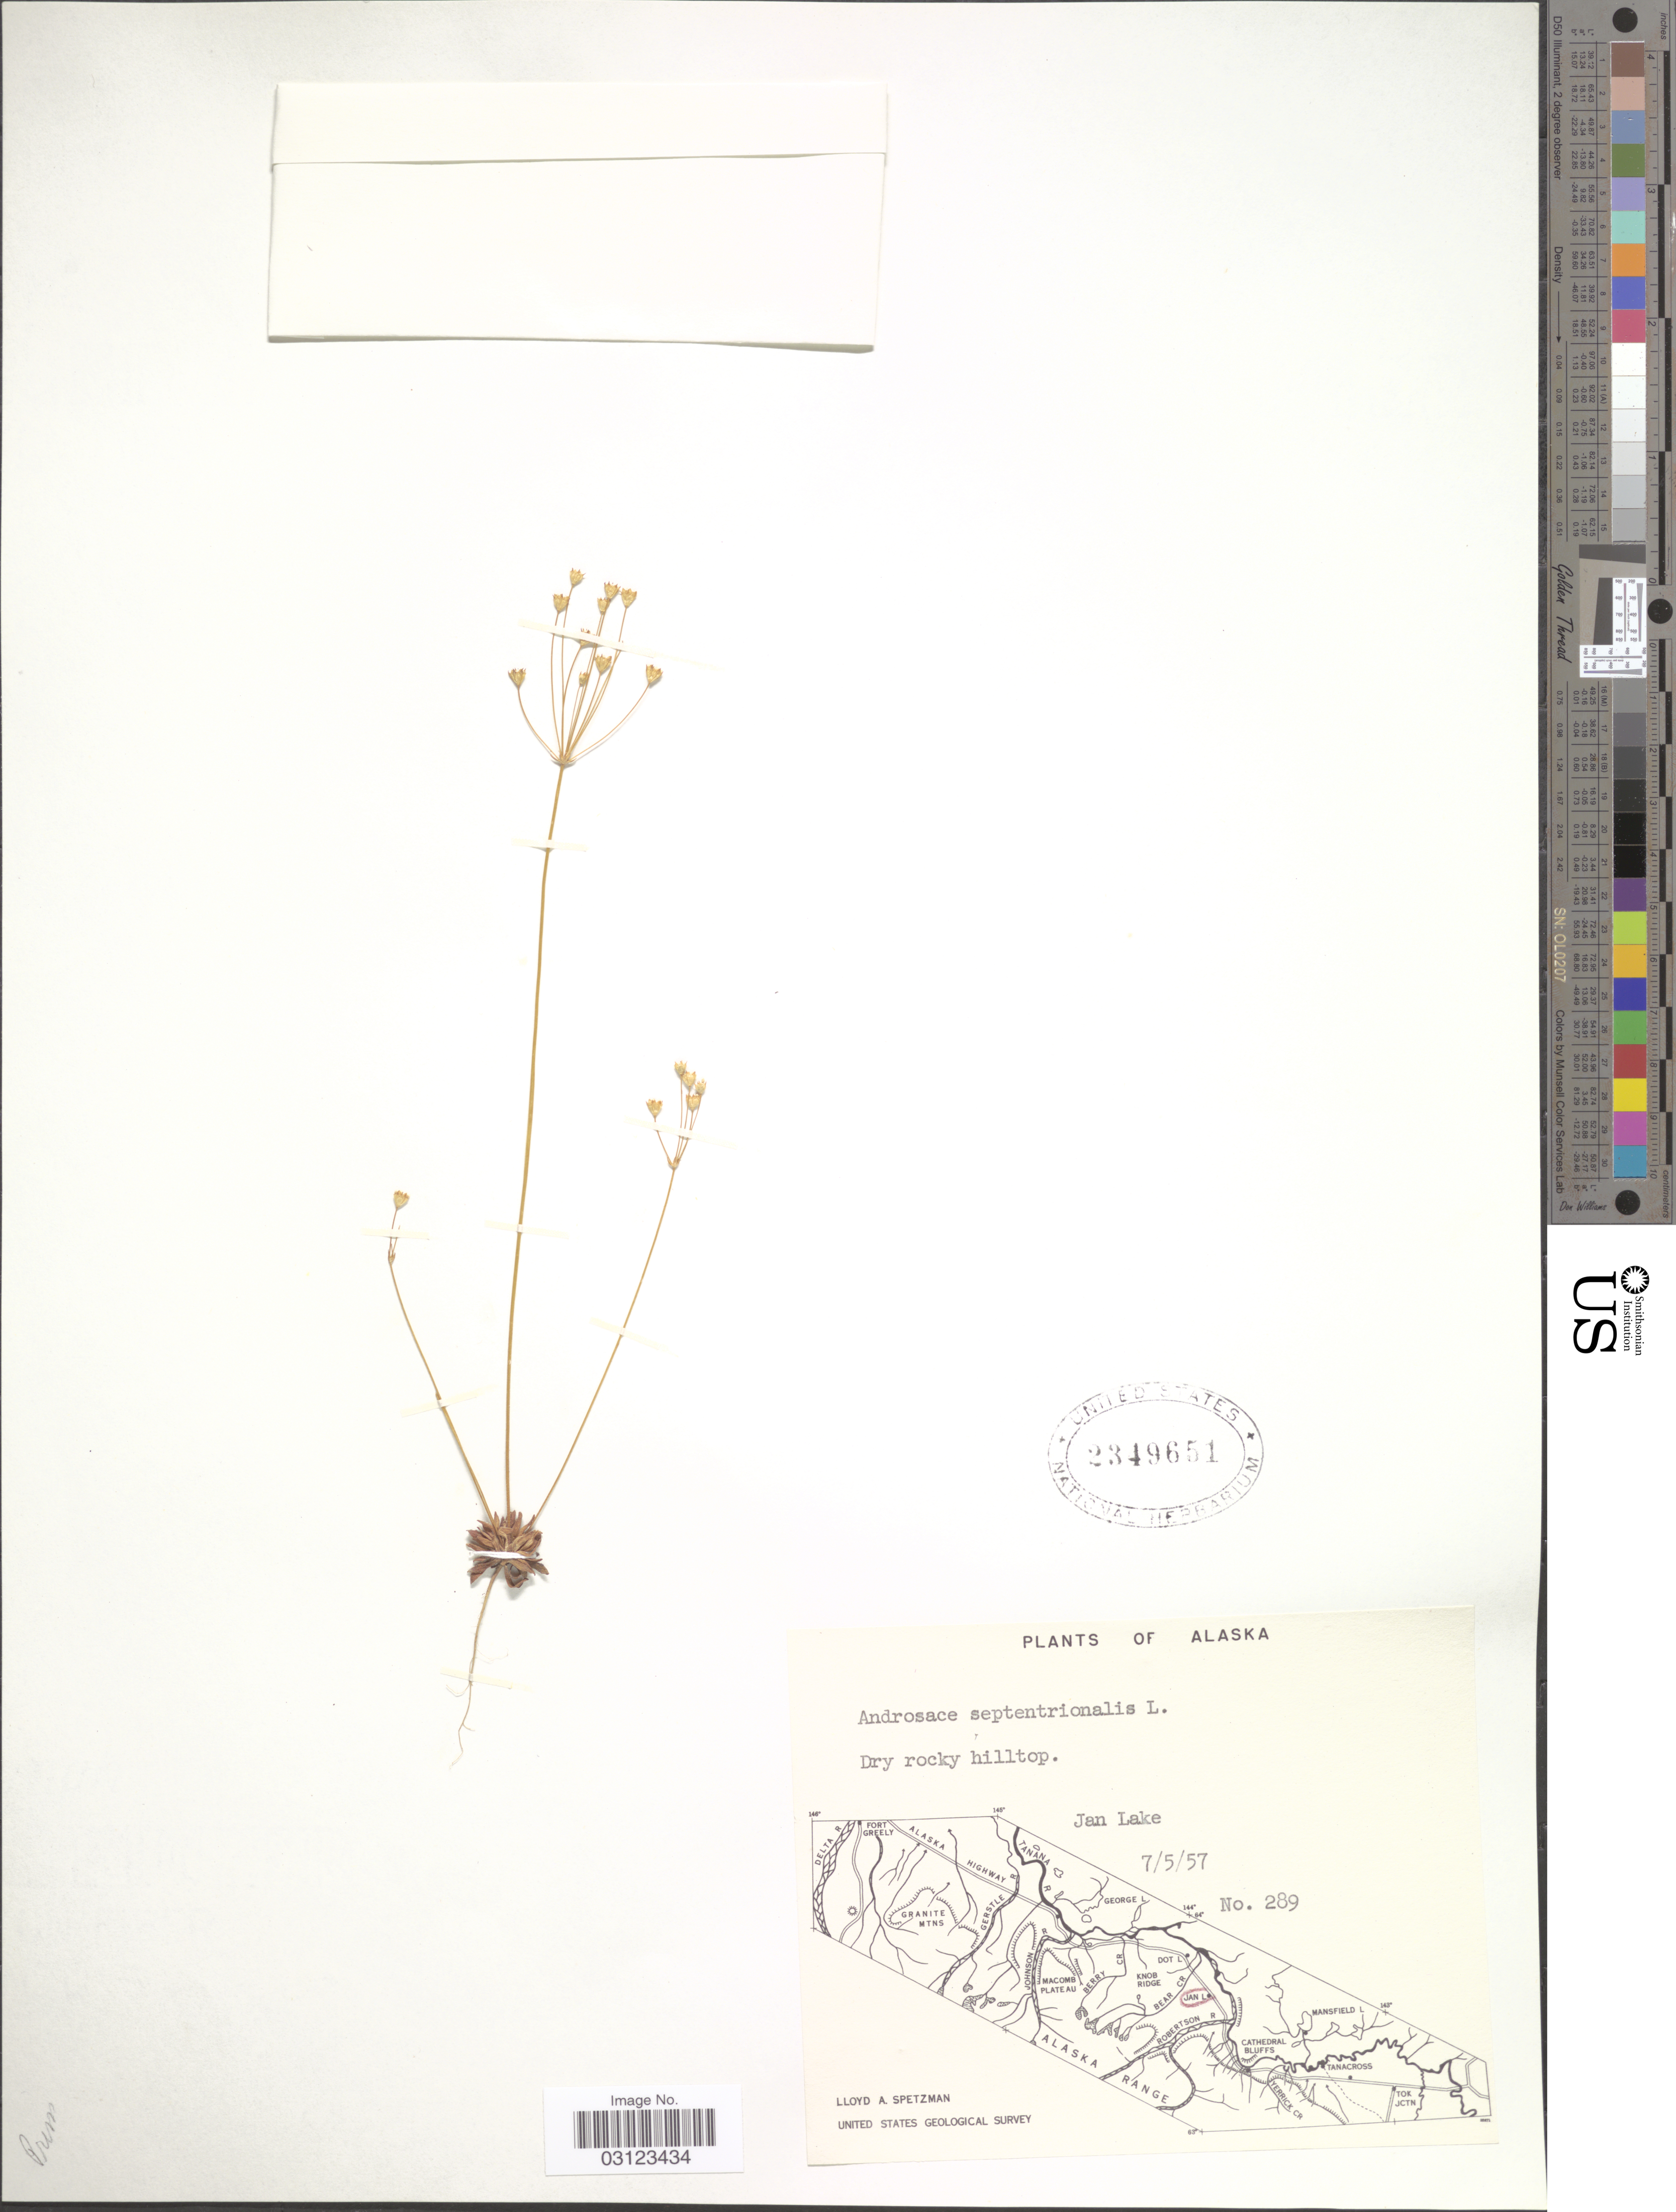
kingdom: Plantae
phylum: Tracheophyta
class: Magnoliopsida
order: Ericales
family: Primulaceae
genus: Androsace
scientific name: Androsace septentrionalis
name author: L.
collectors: L. Spetzman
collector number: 289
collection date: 1957-07-05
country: United States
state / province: Alaska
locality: Jan Lake.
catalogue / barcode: US 2349651